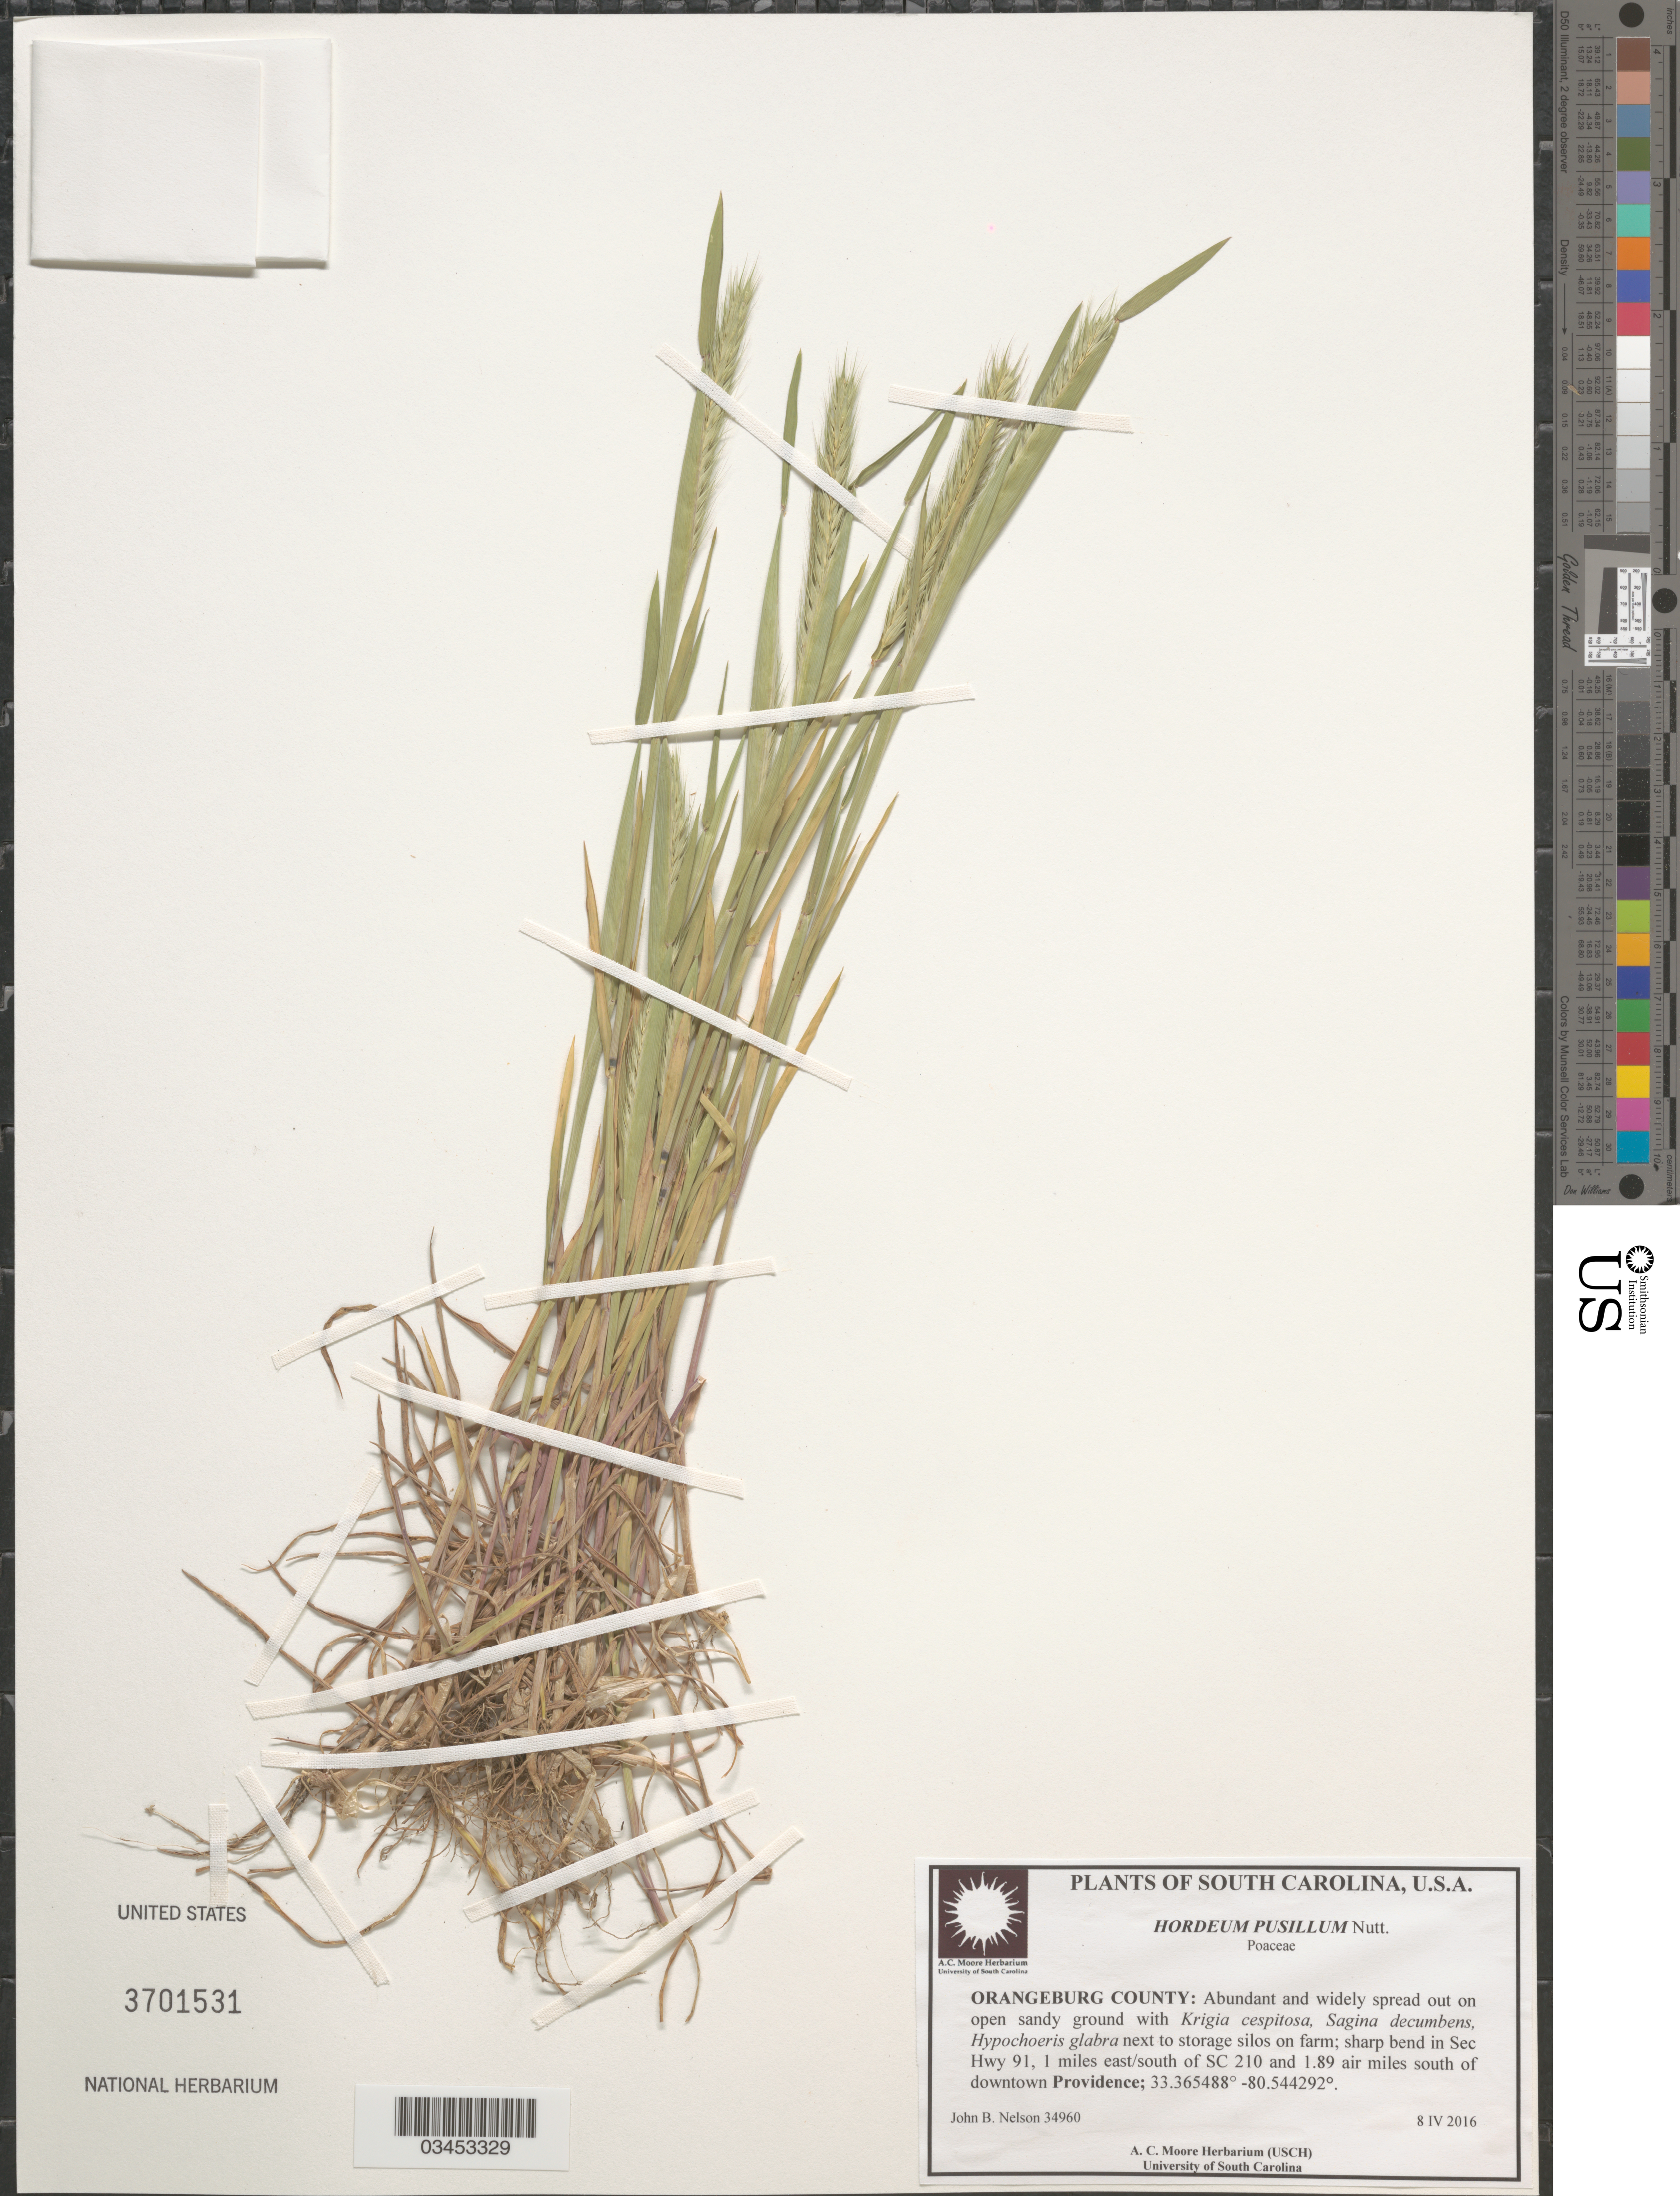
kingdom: Plantae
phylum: Tracheophyta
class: Liliopsida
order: Poales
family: Poaceae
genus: Hordeum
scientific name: Hordeum pusillum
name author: Nutt.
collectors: J. B. Nelson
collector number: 34960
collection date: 2016-04-08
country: United States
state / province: South Carolina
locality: Orangeburg County: sharp bend in Sec Hwy 91, 1 miles east/south of SC 210 and 1.89 air miles south of downtown Providence.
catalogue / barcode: US 3701531